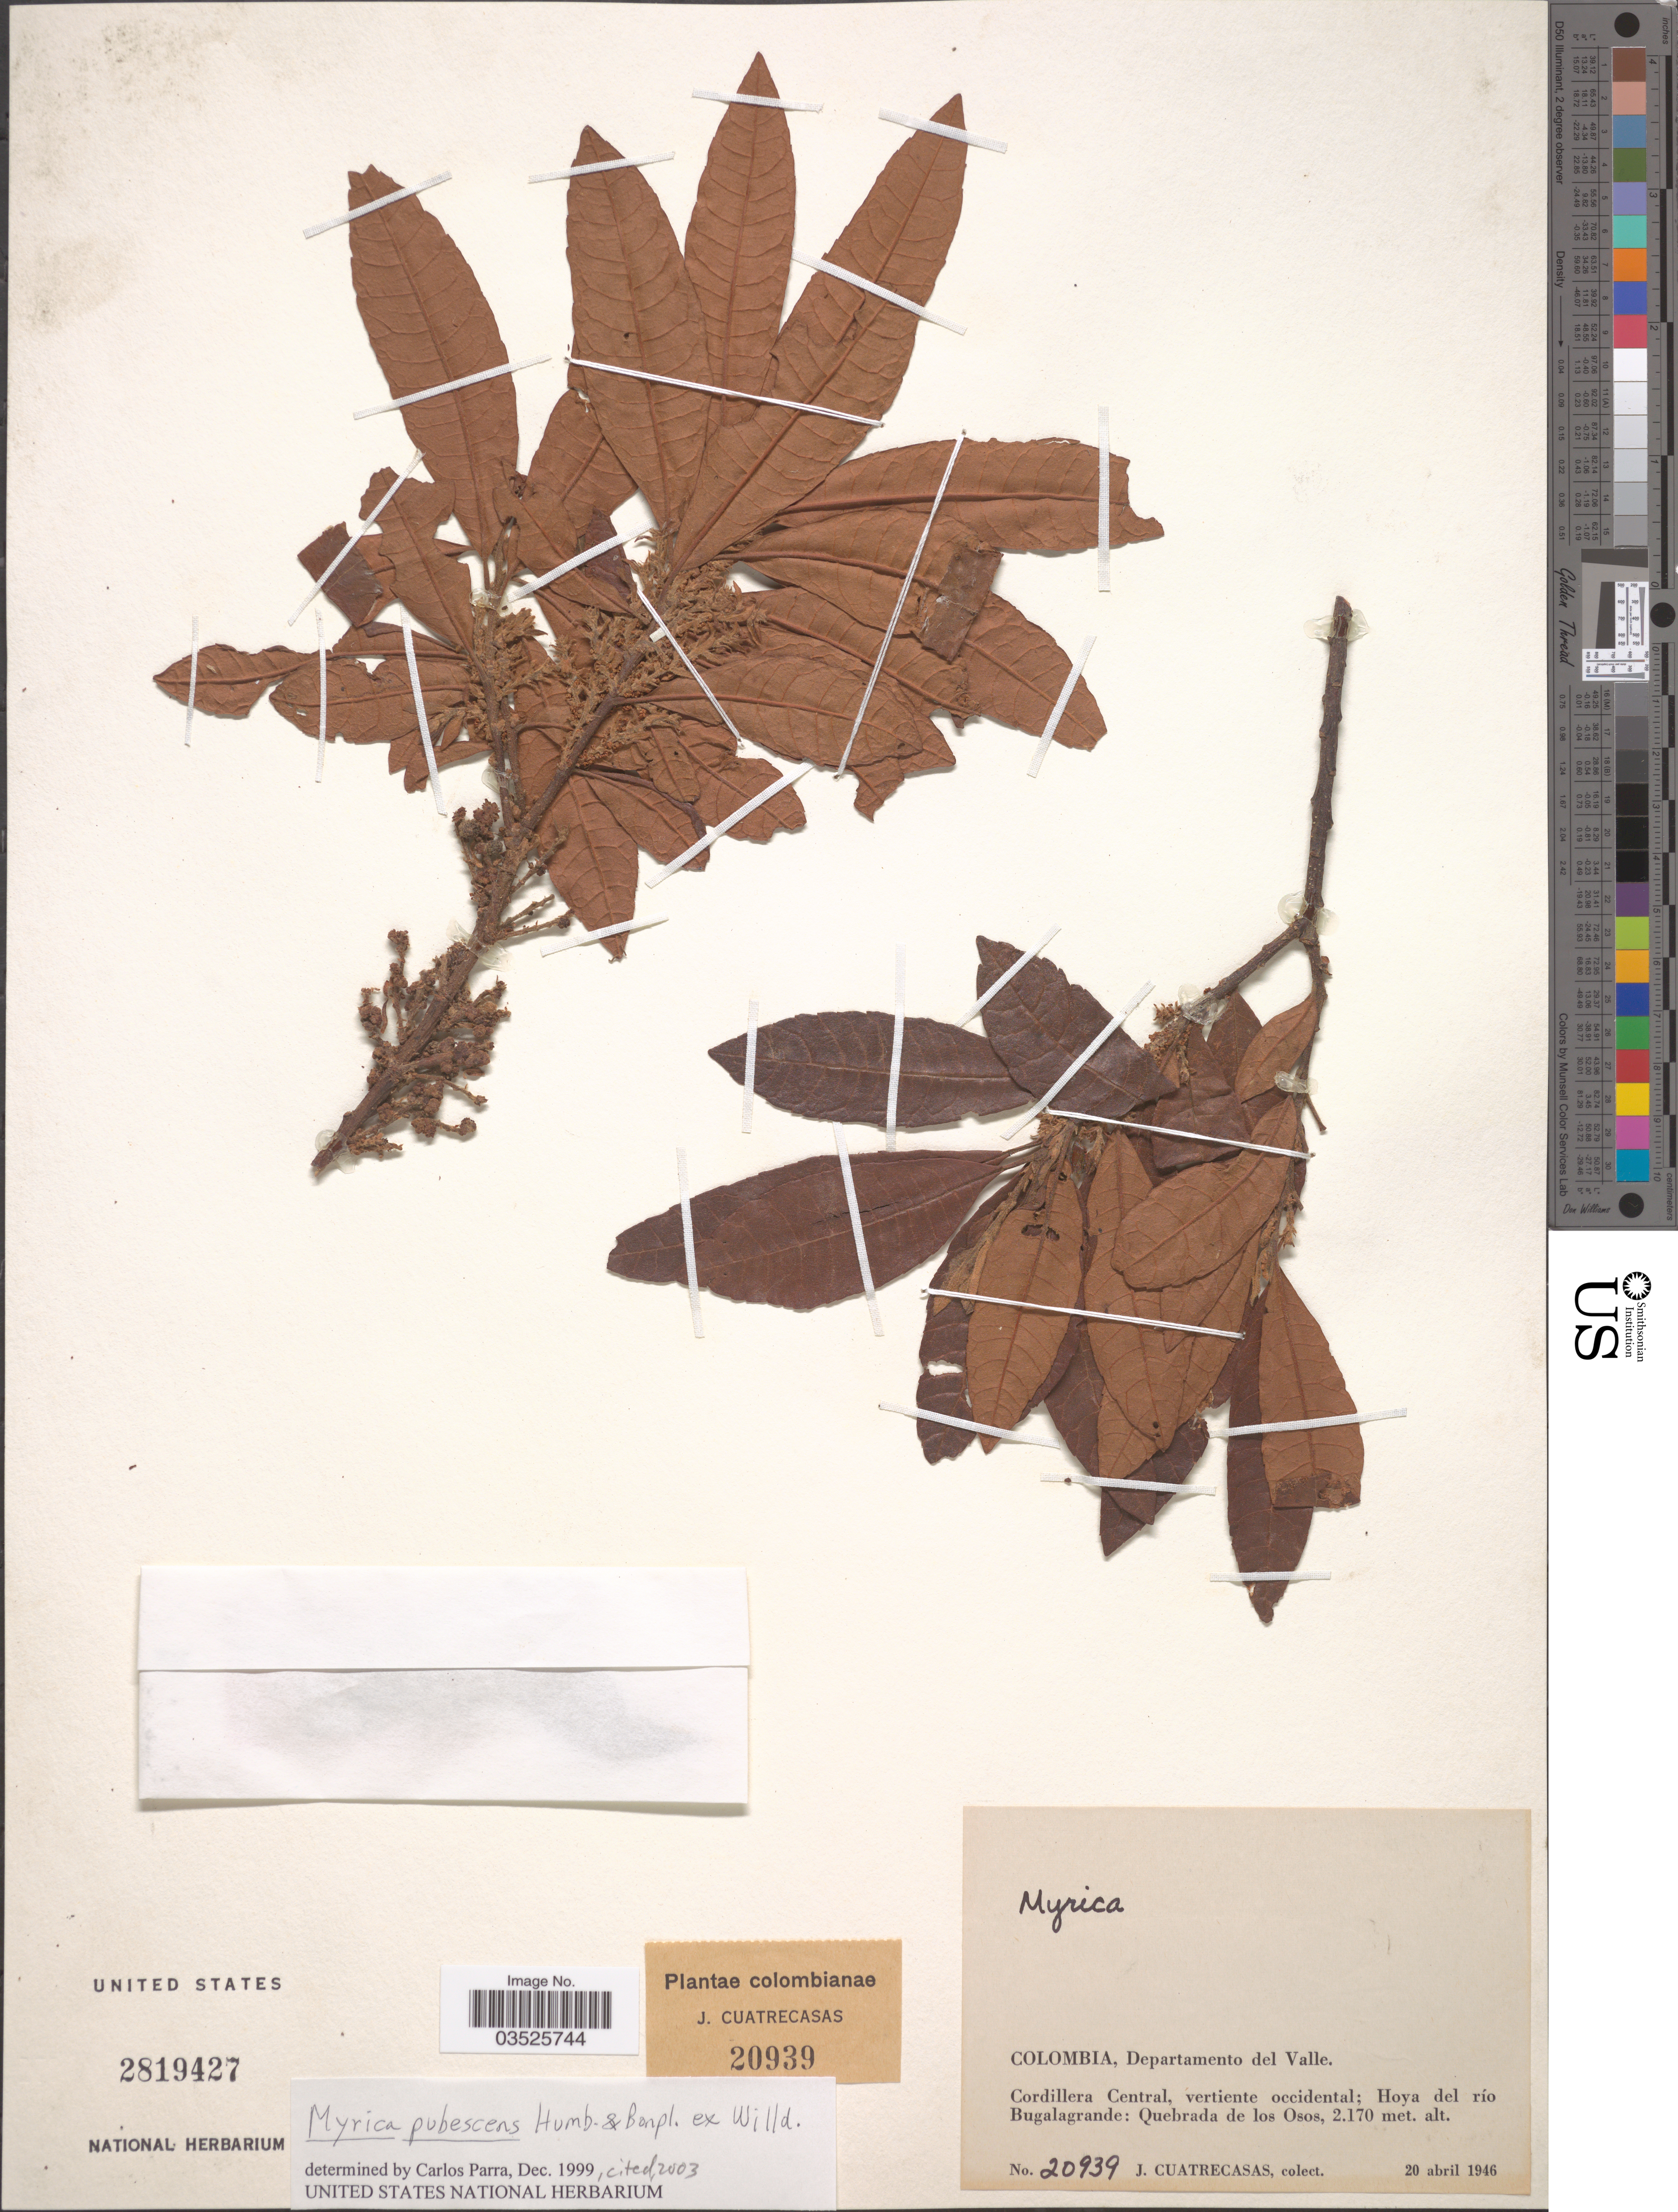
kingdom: Plantae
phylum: Tracheophyta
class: Magnoliopsida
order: Fagales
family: Myricaceae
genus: Morella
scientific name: Morella pubescens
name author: (Humb. & Bonpl. ex Willd.) Wilbur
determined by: Strong, M. T., (US), Smithsonian Institution - National Museum of Natural History (UNITED STATES)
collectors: J. Cuatrecasas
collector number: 20939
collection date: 1946-04-20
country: Colombia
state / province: Valle del Cauca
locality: Departamento del Valle. Cordillera Central, vertiente occidental; Hoya del río Bugalagrande: Quebrada de los Osos.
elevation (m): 2170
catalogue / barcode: US 2819427